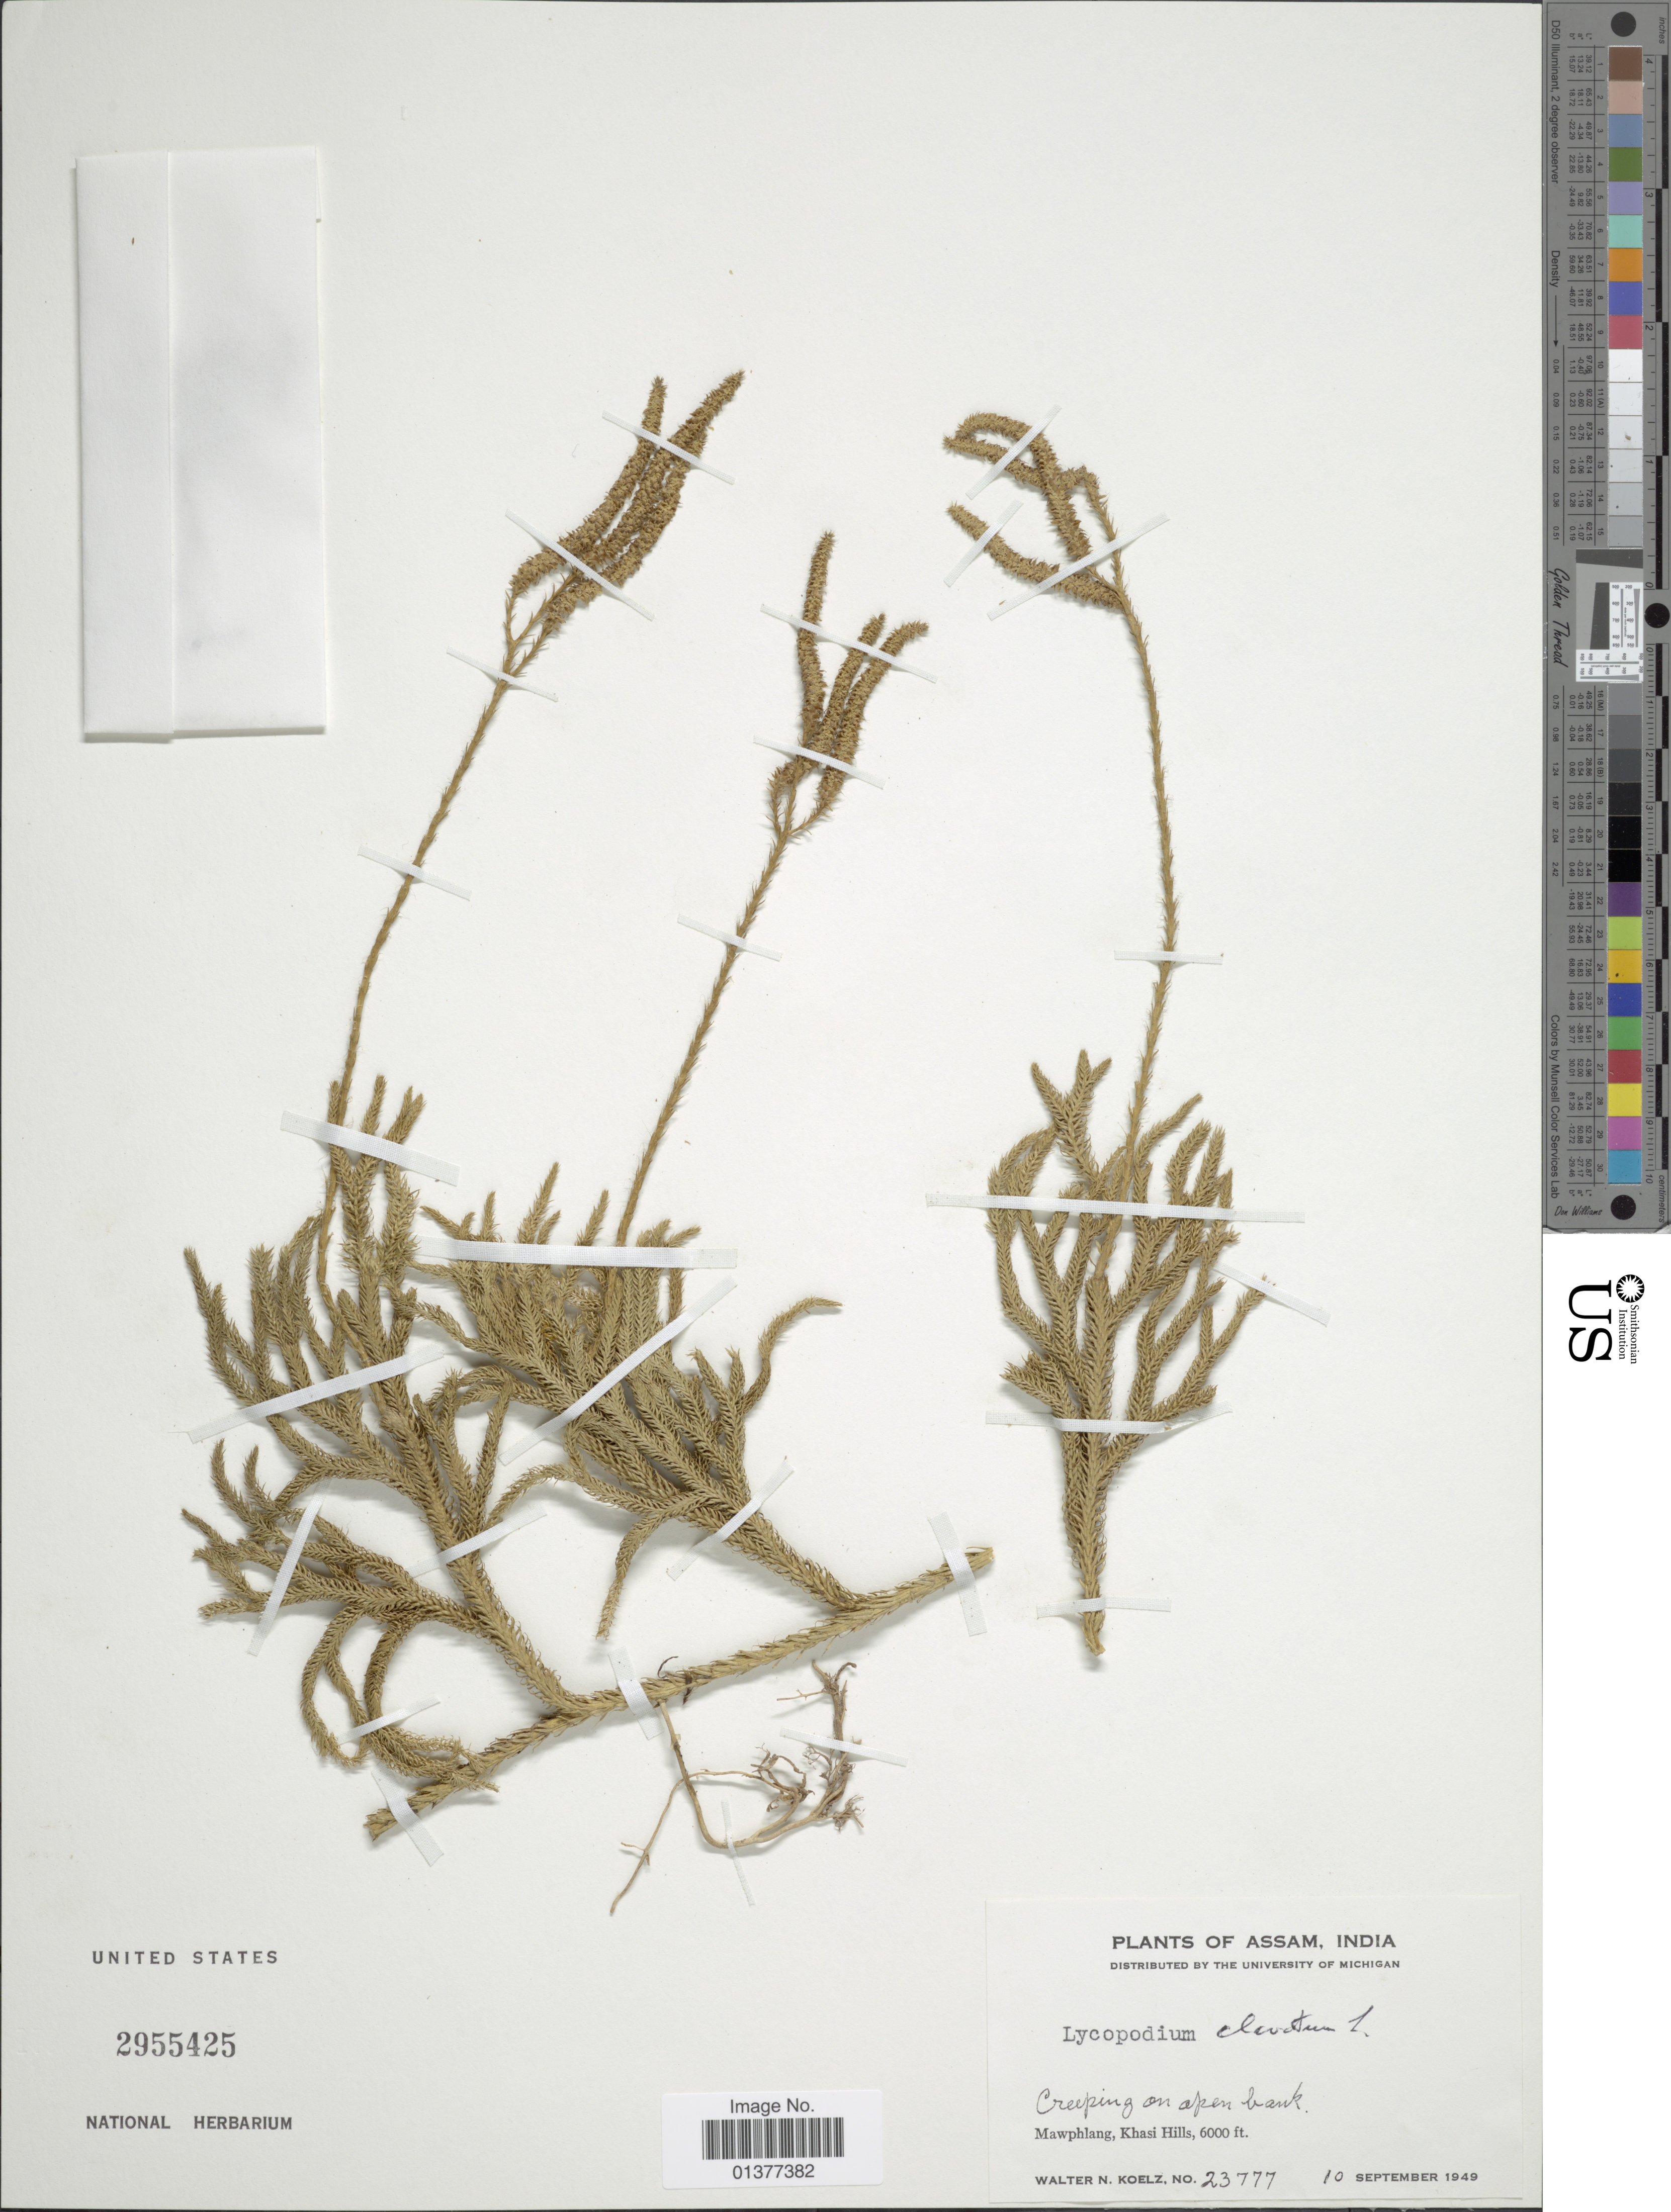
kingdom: Plantae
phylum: Tracheophyta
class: Lycopodiopsida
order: Lycopodiales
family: Lycopodiaceae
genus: Lycopodium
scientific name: Lycopodium clavatum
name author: L.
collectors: W. N. Koelz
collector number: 23777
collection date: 1949-09-10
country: India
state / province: Meghalaya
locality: Mawphlang, Khasi hills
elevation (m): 1829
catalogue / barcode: US 2955425